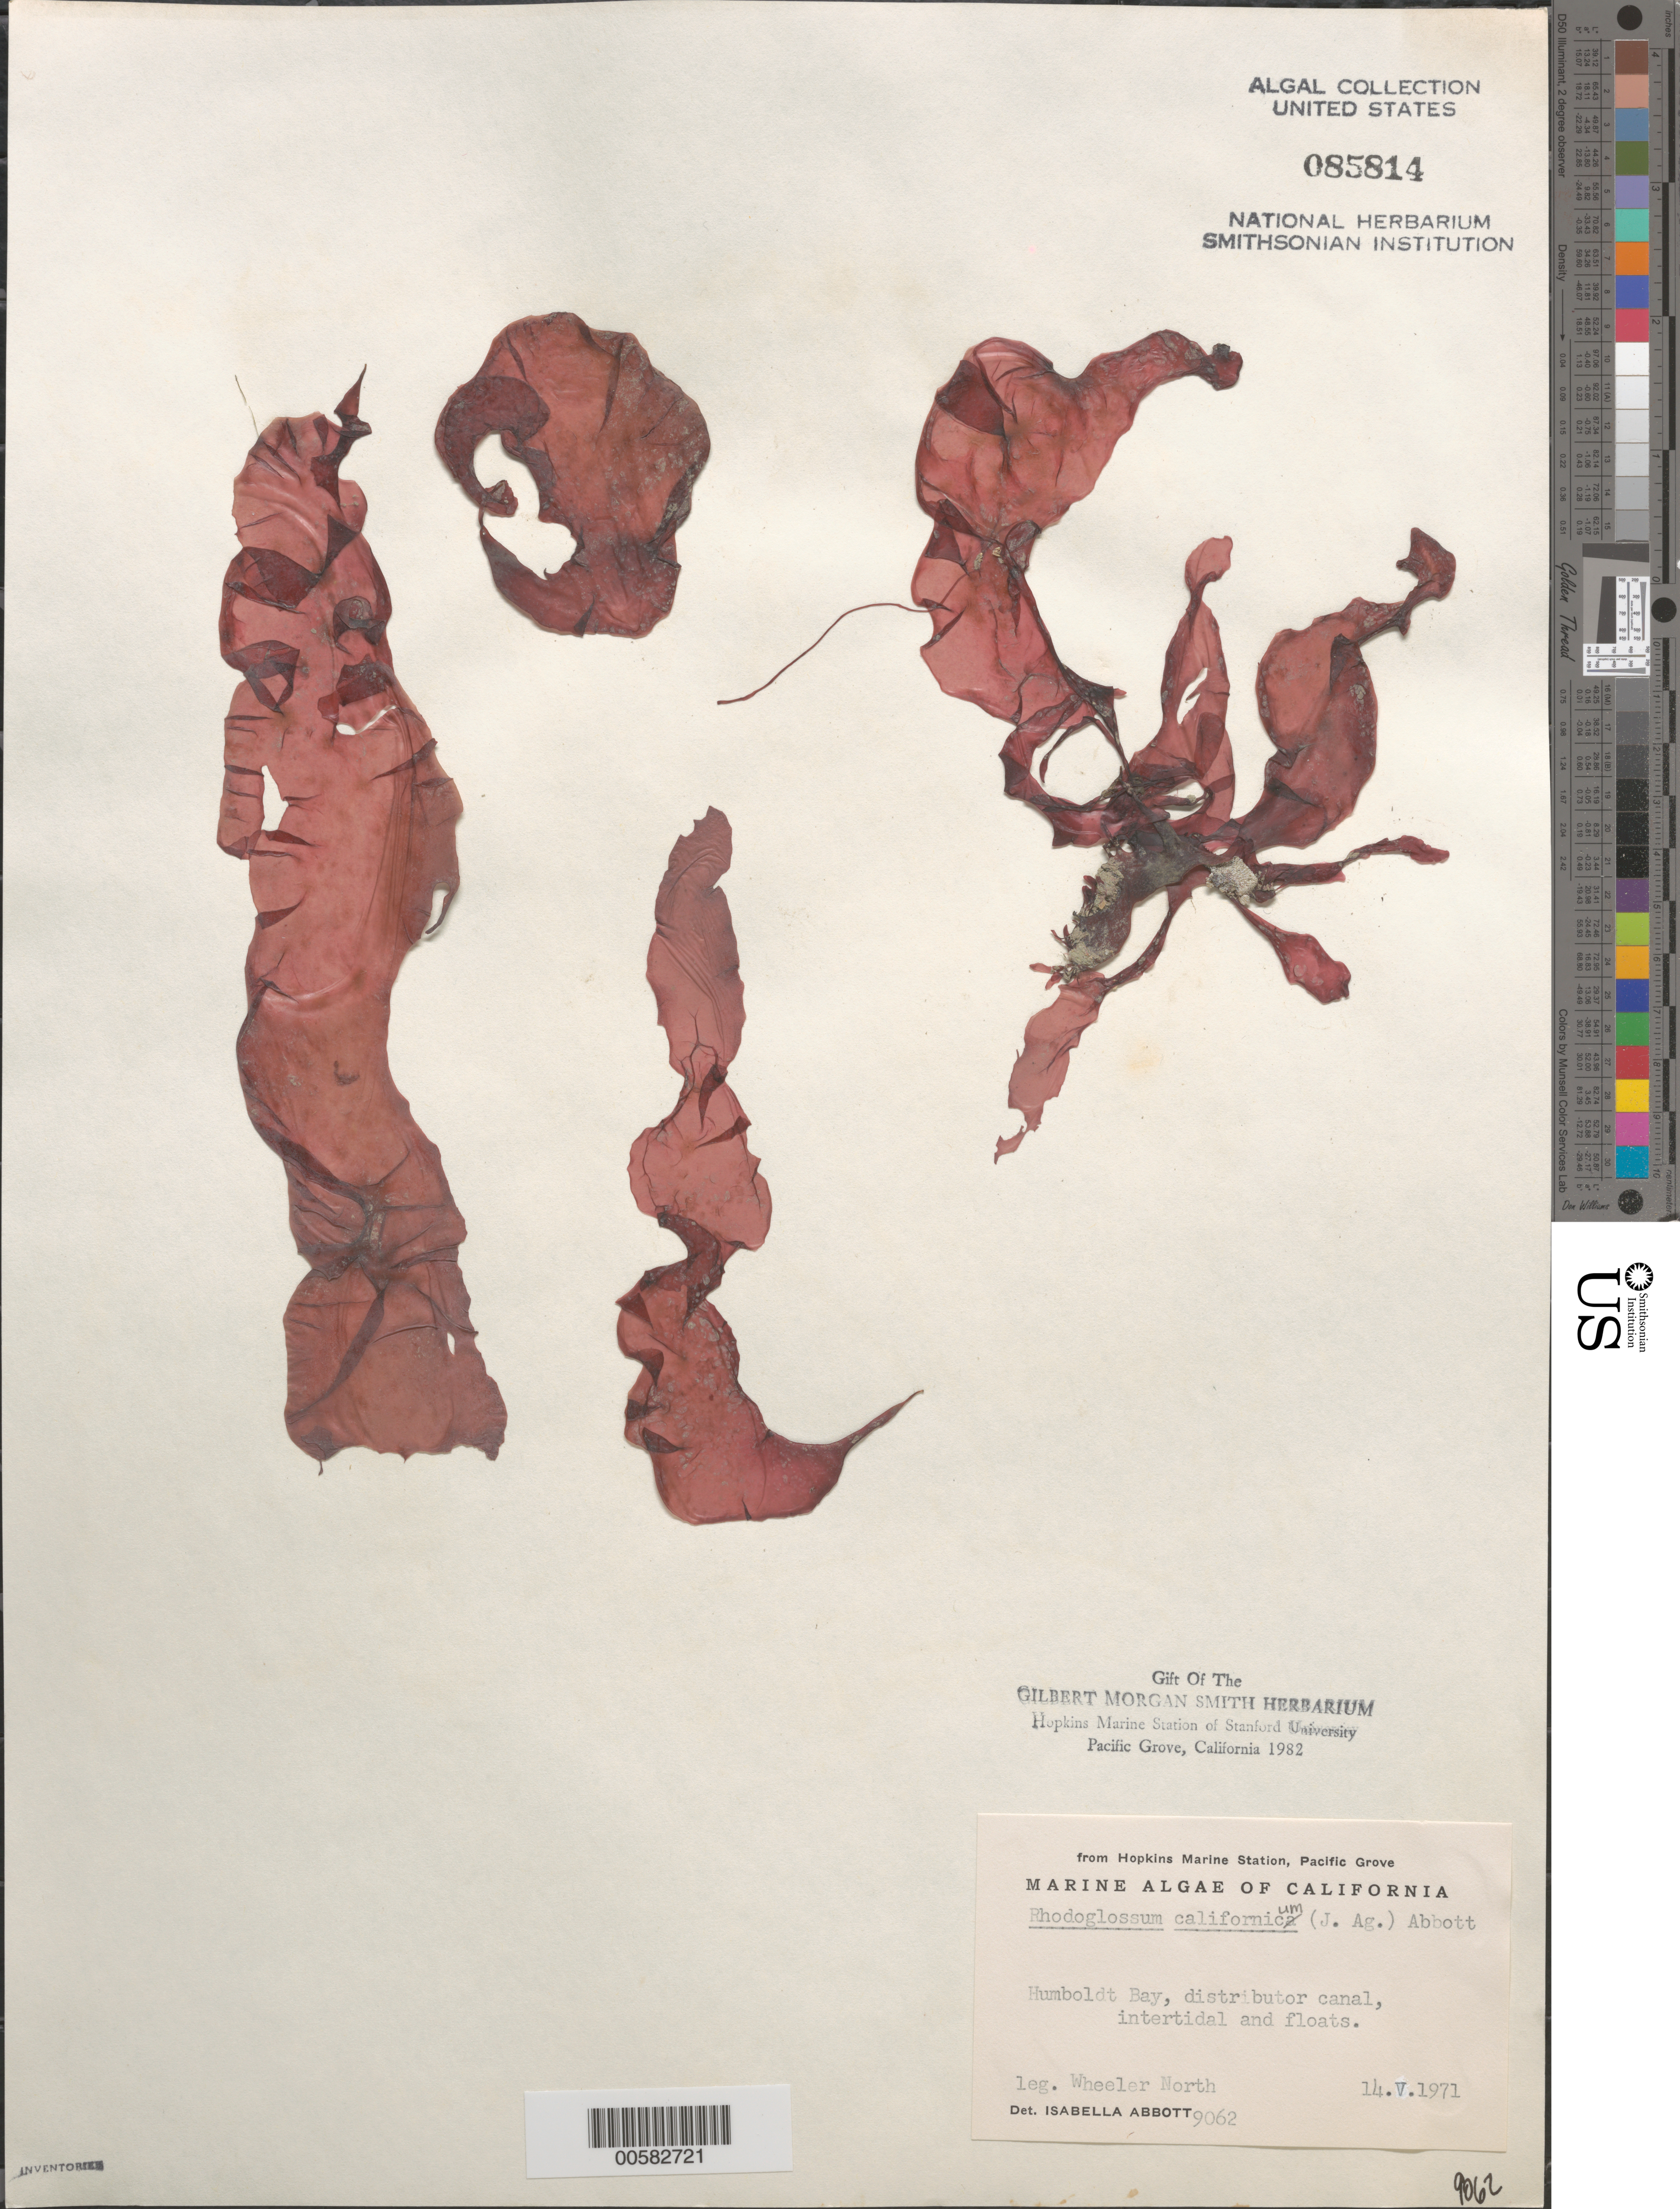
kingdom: Plantae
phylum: Rhodophyta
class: Florideophyceae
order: Gigartinales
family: Gigartinaceae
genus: Mazzaella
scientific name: Mazzaella californica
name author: (J. Agardh) G. De Toni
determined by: Algae name updating Project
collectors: W. North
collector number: IAA 9062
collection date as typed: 14 May 1971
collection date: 1971-05-14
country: United States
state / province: California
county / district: Humboldt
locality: Humboldt Bay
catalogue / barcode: US 85814